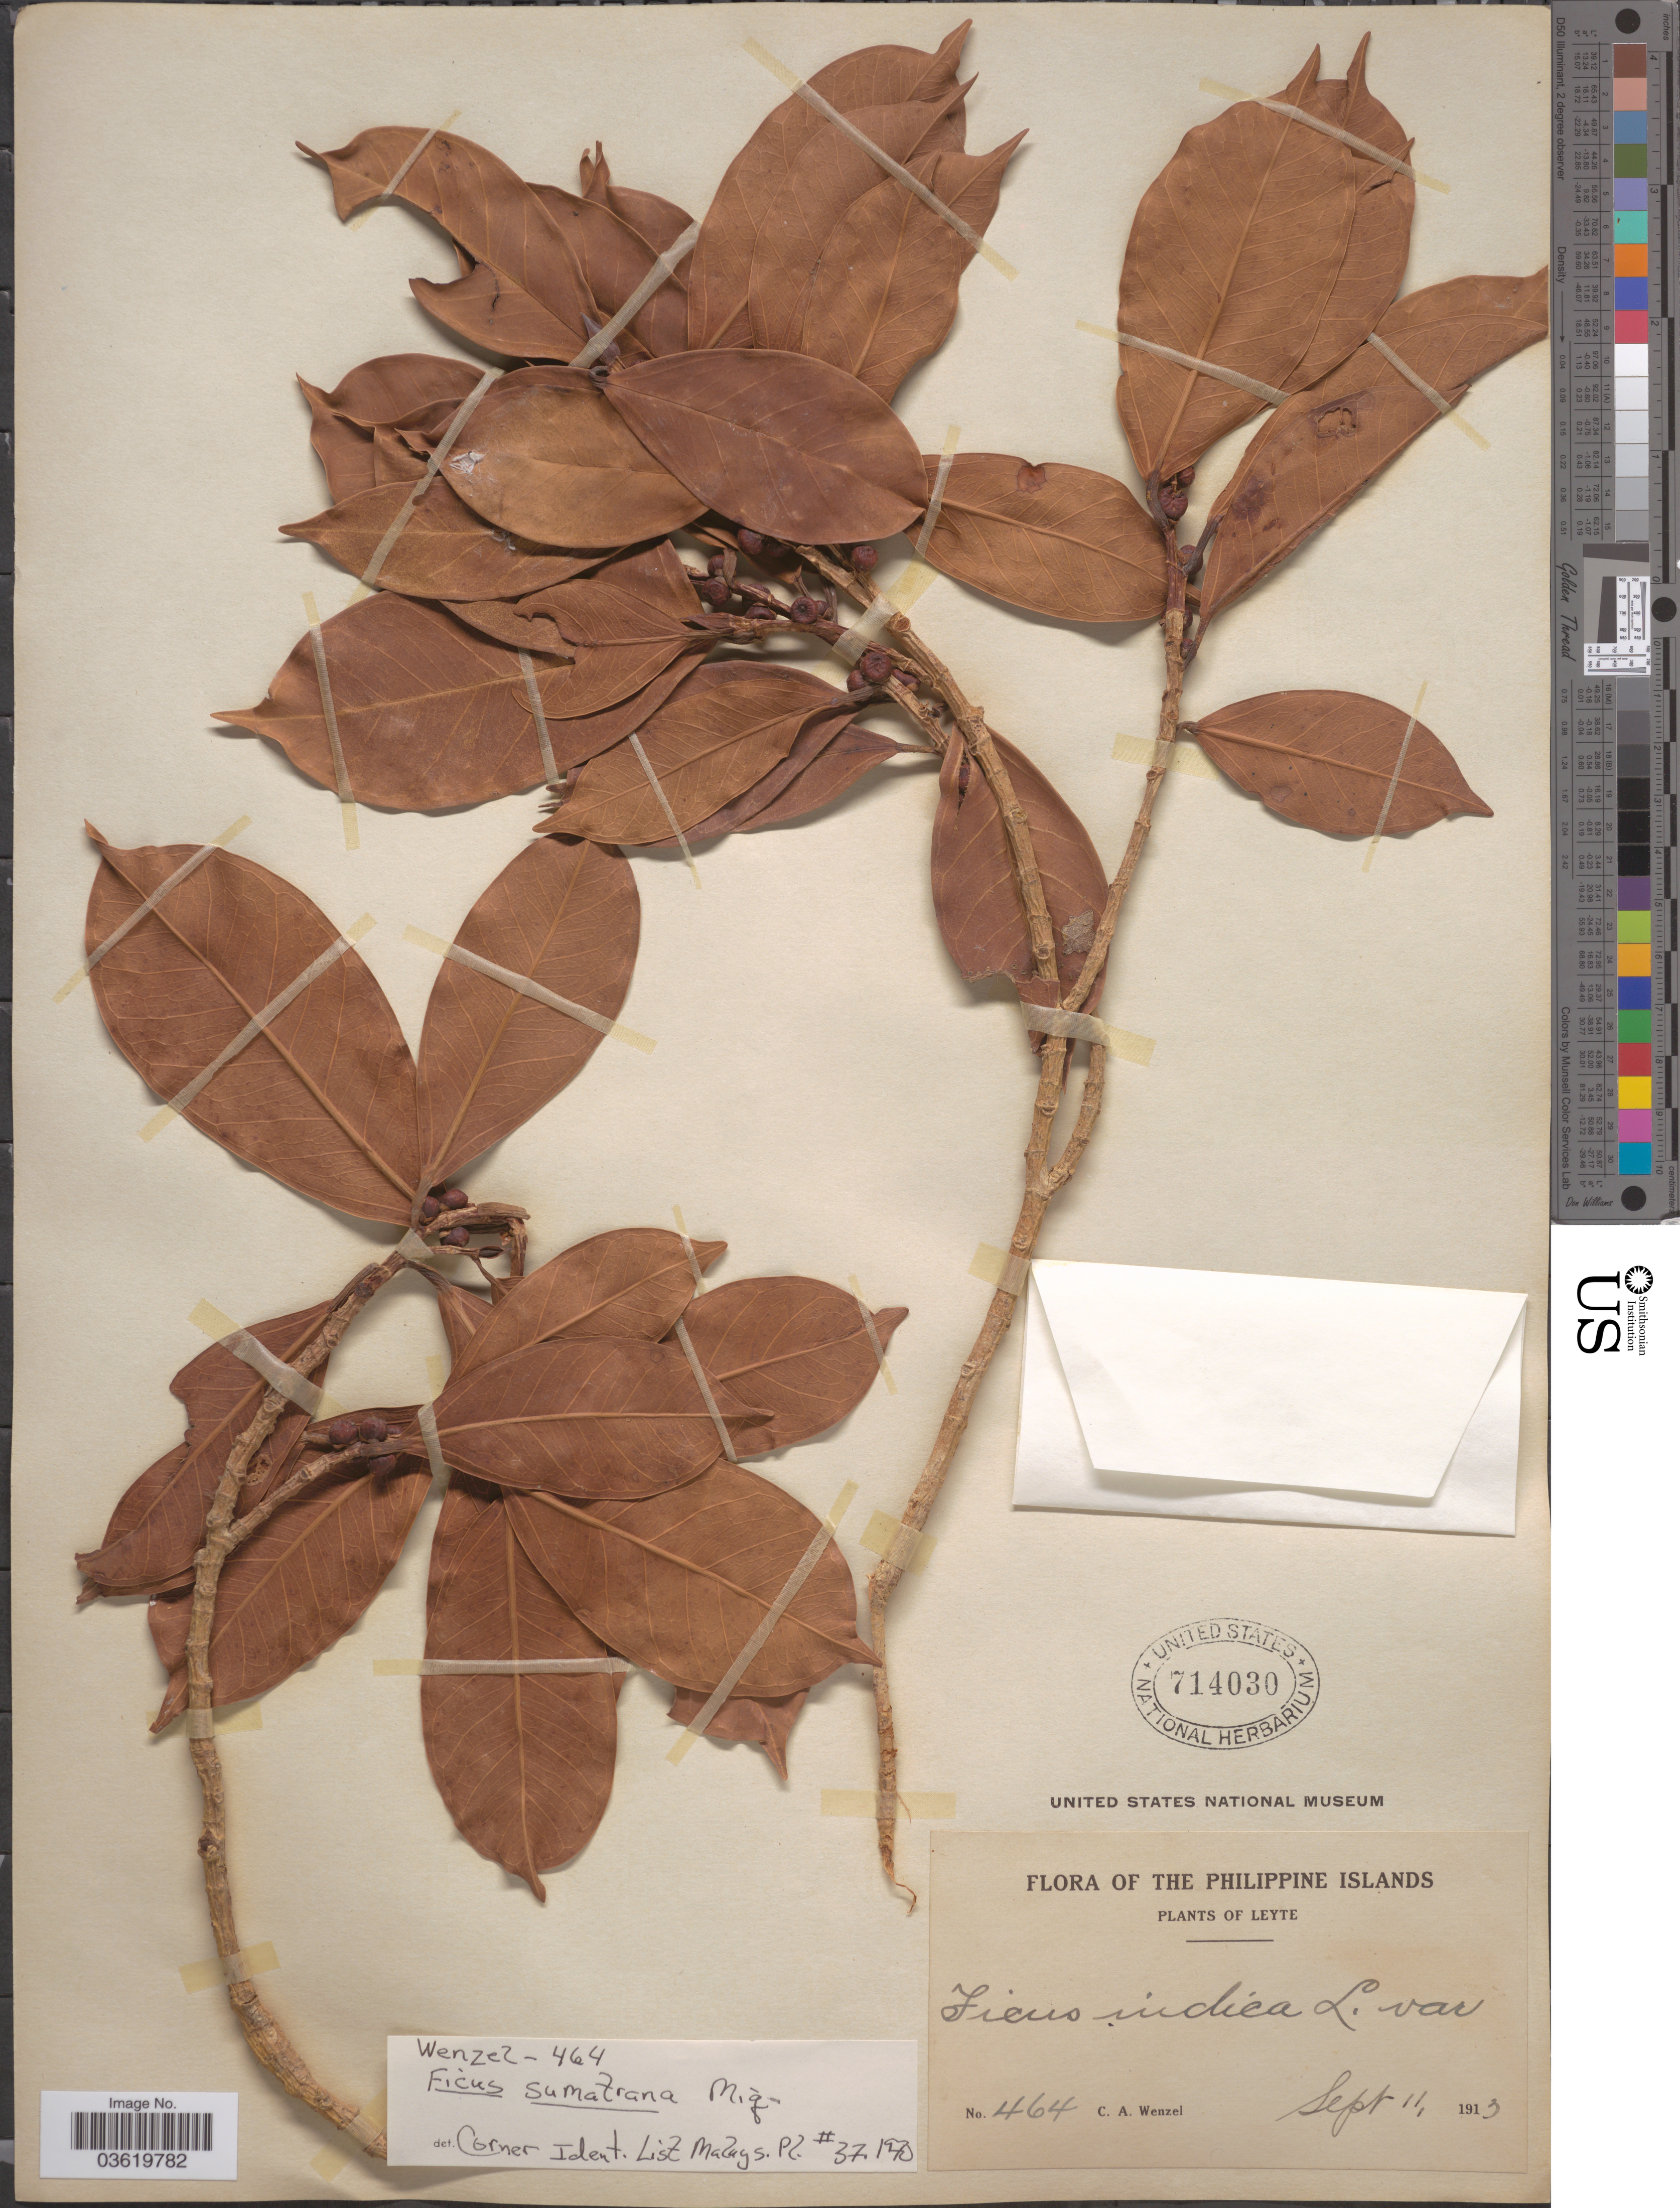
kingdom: Plantae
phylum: Tracheophyta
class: Magnoliopsida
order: Rosales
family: Moraceae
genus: Ficus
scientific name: Ficus sumatrana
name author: Miq.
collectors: C. Wenzel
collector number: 464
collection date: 1913-09-11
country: Philippines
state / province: Eastern Visayas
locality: Philippine Islands. Leyte.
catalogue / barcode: US 714030